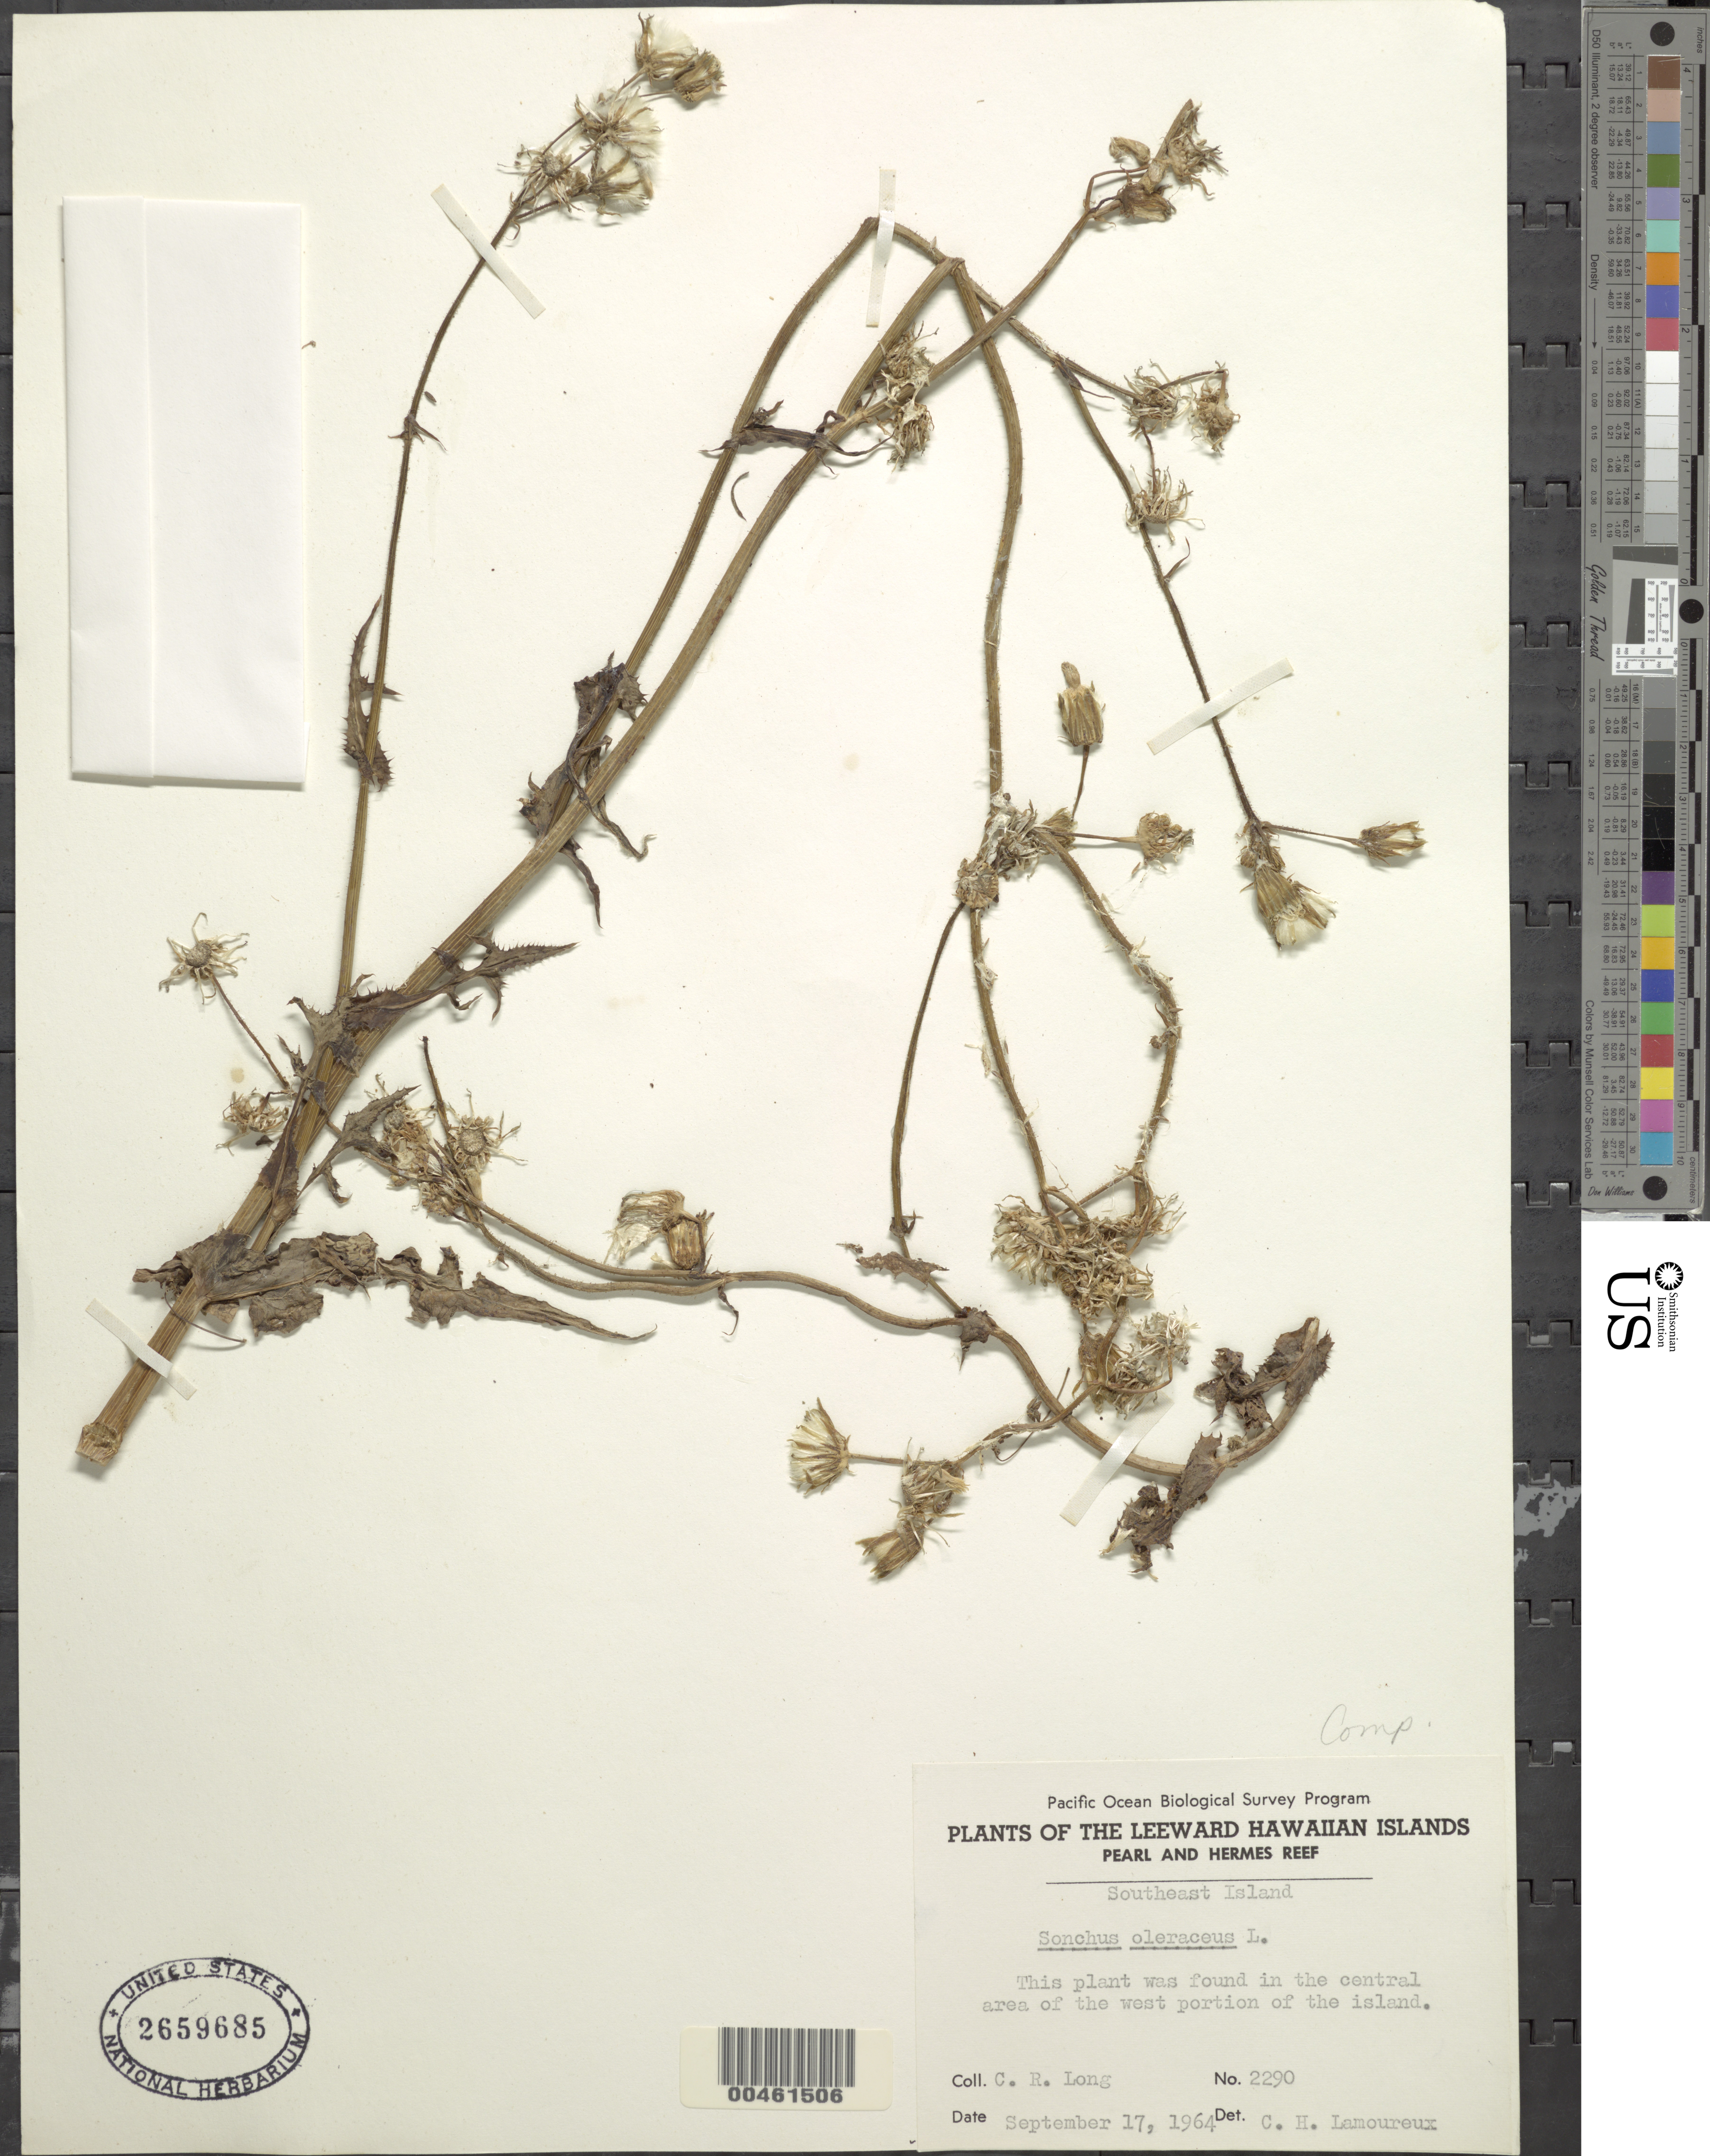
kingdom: Plantae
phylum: Tracheophyta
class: Magnoliopsida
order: Asterales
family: Asteraceae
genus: Sonchus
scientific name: Sonchus oleraceus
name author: L.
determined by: Lamoureux, C. H.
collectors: C. Long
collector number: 2290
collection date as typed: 17 Sep 1964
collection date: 1964-09-17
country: United States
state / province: Hawaii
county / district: Honolulu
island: Pearl and Hermes Atoll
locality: Southeast Islet, found in the central area of the W portion of the island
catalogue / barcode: US 2659685